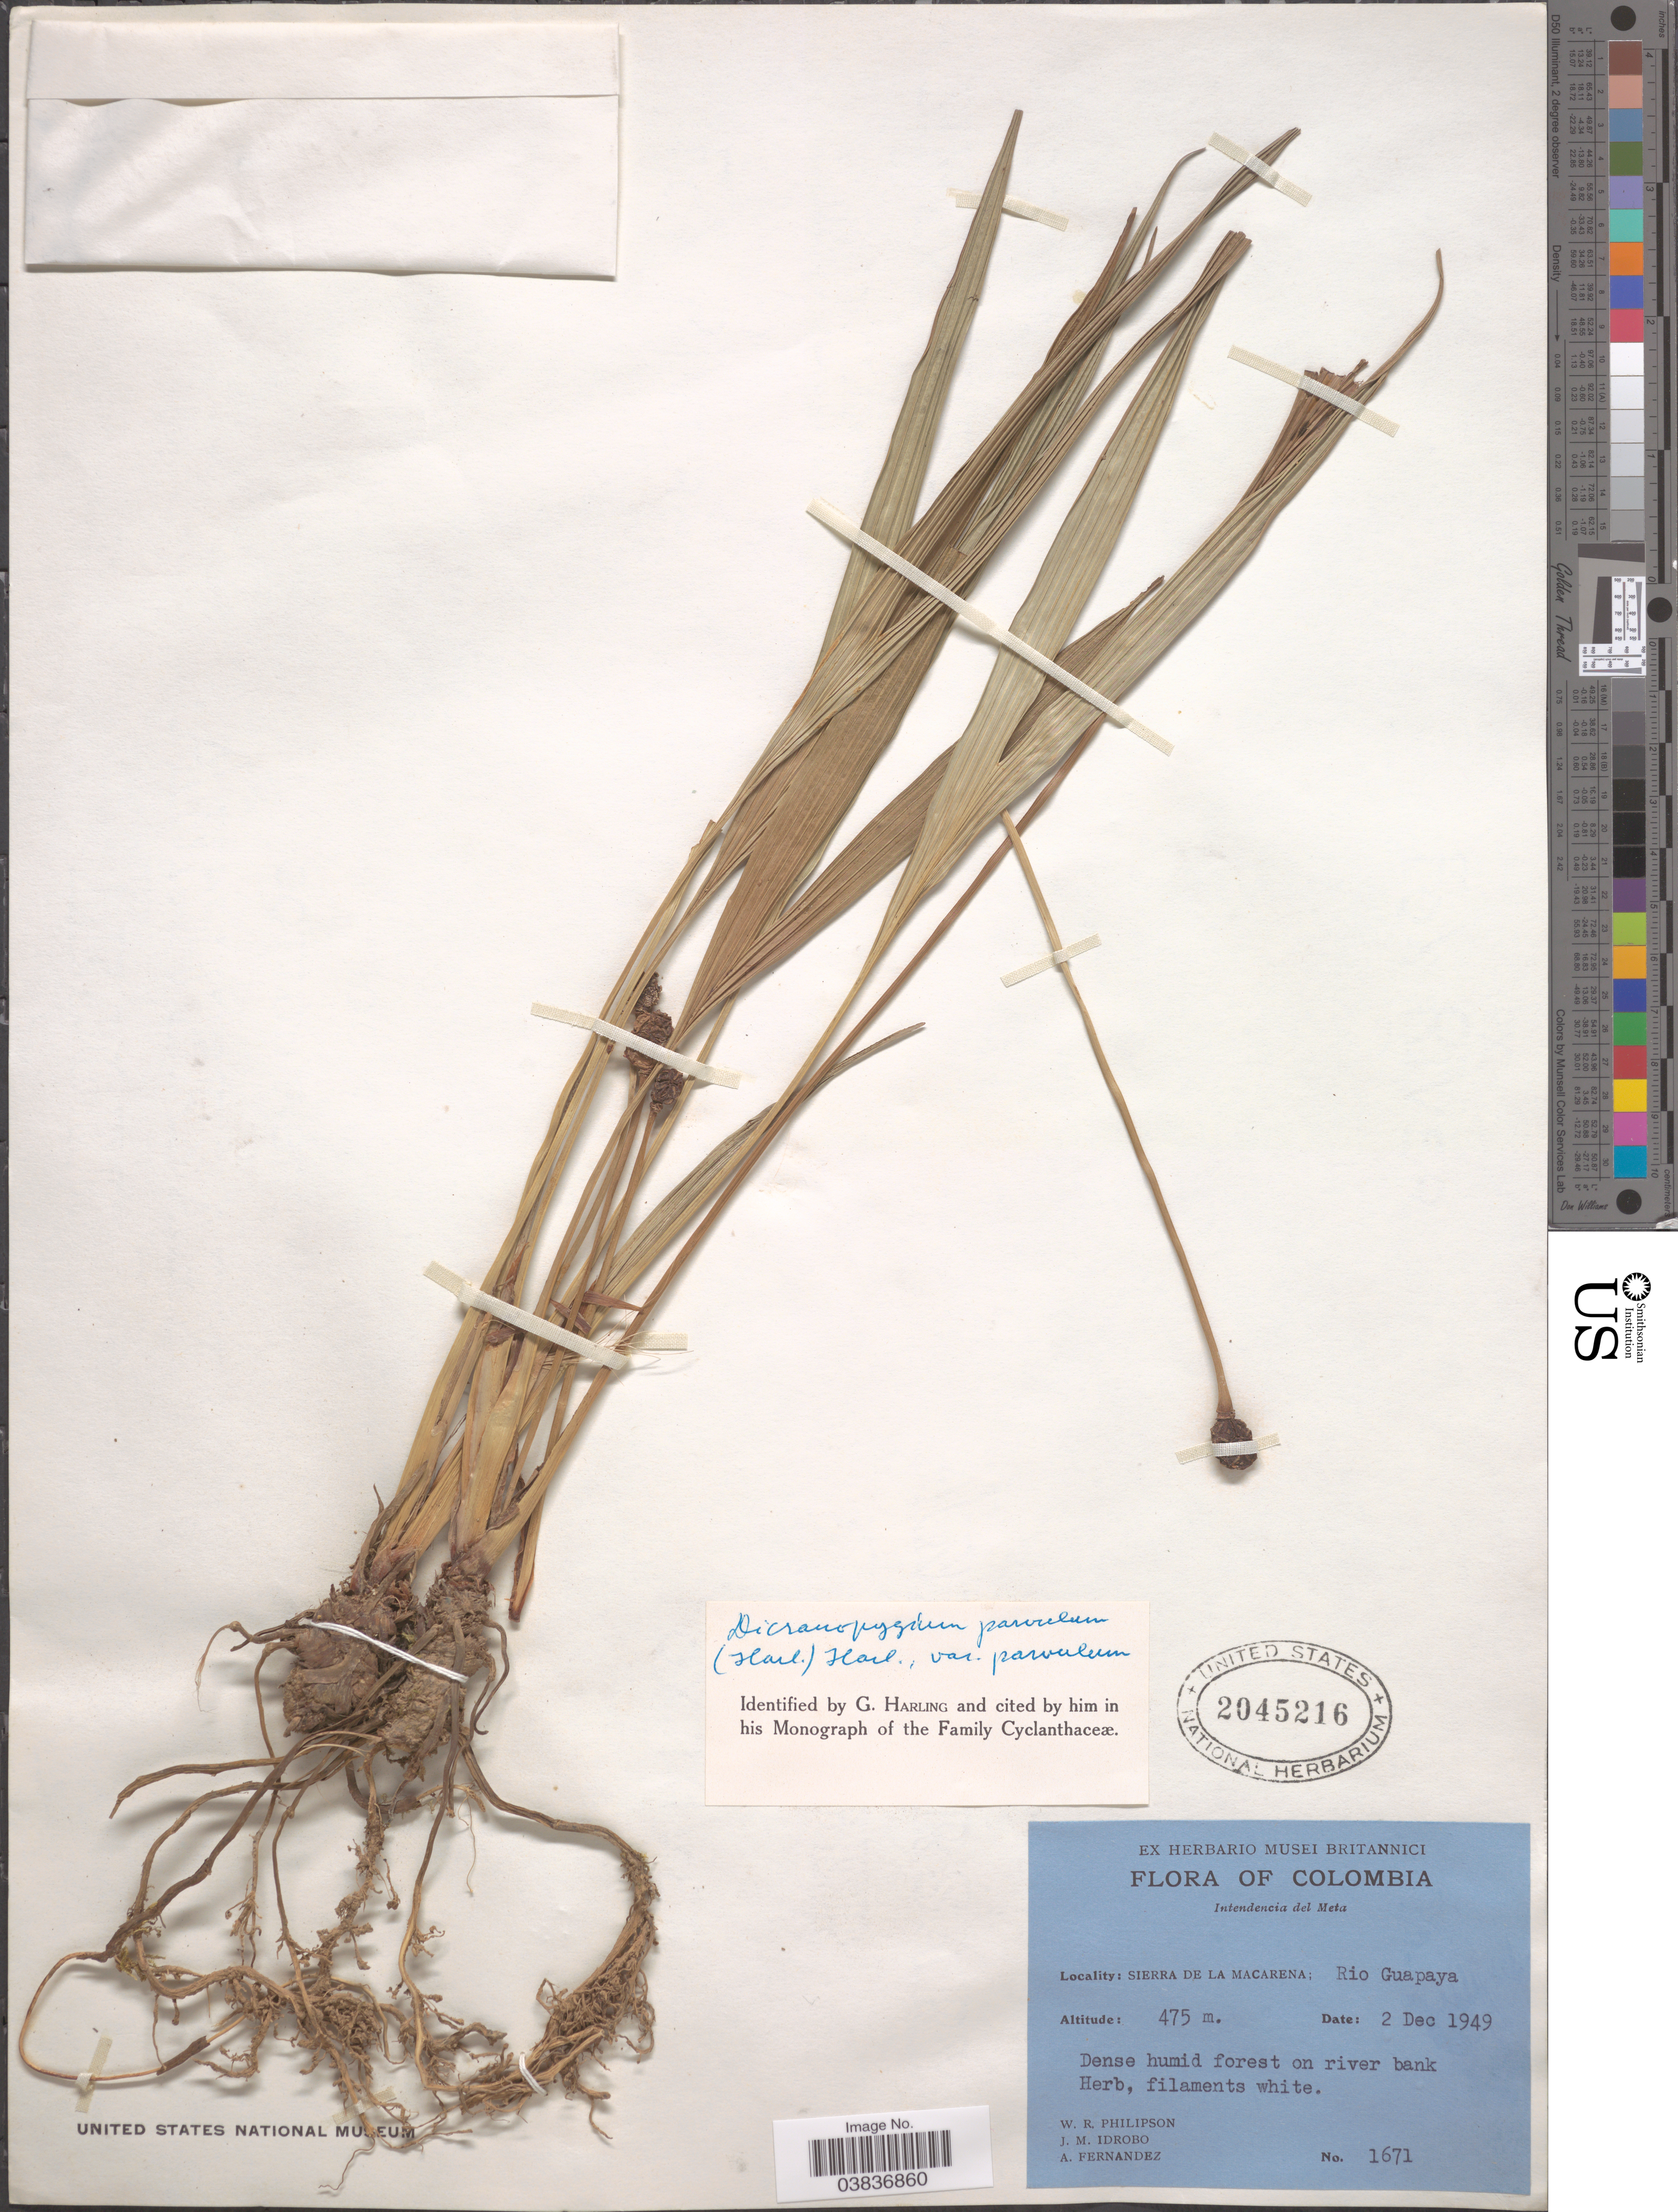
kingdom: Plantae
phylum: Tracheophyta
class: Liliopsida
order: Pandanales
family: Cyclanthaceae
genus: Dicranopygium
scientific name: Dicranopygium parvulum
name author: (Harling) Harling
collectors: W. R. Philipson, J. M. Idrobo & A. Fernandez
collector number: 1671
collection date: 1949-12-02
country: Colombia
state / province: Meta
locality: Intendencia del Meta. Sierra de la Macarena; Rio Guapaya.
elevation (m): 475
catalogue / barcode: US 2045216